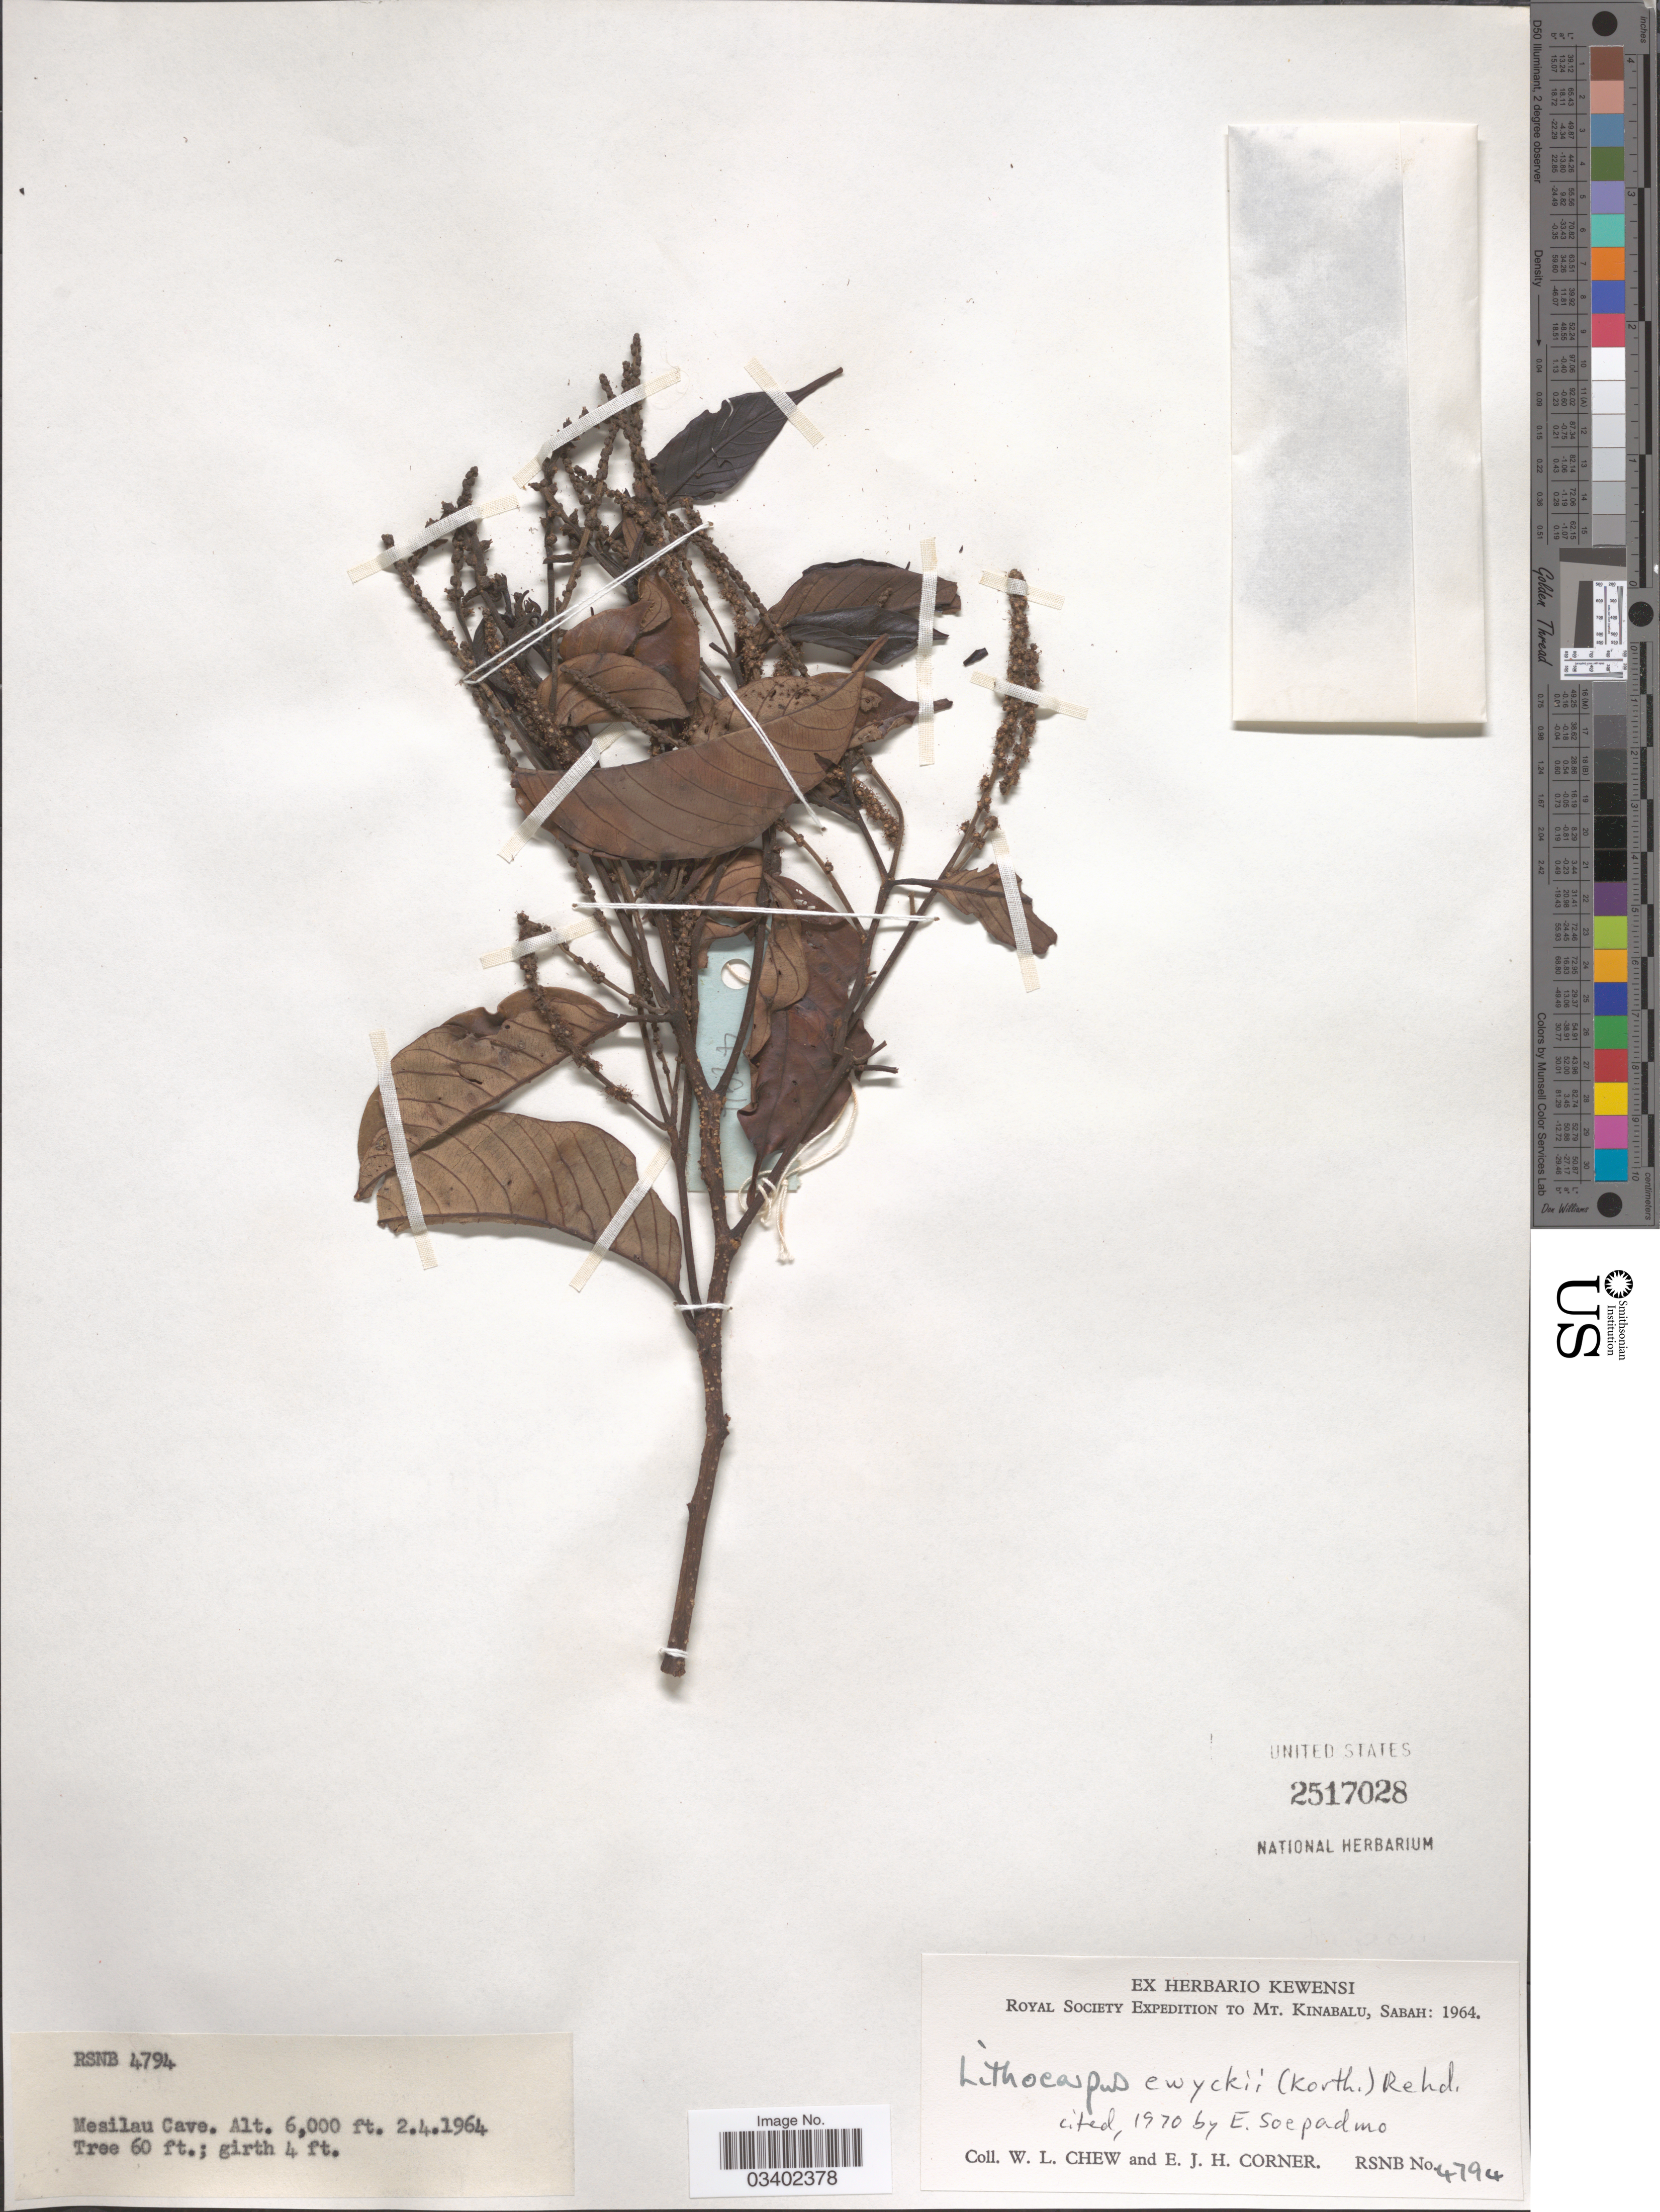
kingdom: Plantae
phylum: Tracheophyta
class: Magnoliopsida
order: Fagales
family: Fagaceae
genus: Lithocarpus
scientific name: Lithocarpus ewyckii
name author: (Korth.) Rehder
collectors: W. Chew & E. Corner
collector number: RSNB 4794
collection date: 1964-04-02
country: Malaysia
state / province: Sabah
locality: Mt. Kinabalu. Mesilau Cave.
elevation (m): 1829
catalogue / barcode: US 2517028